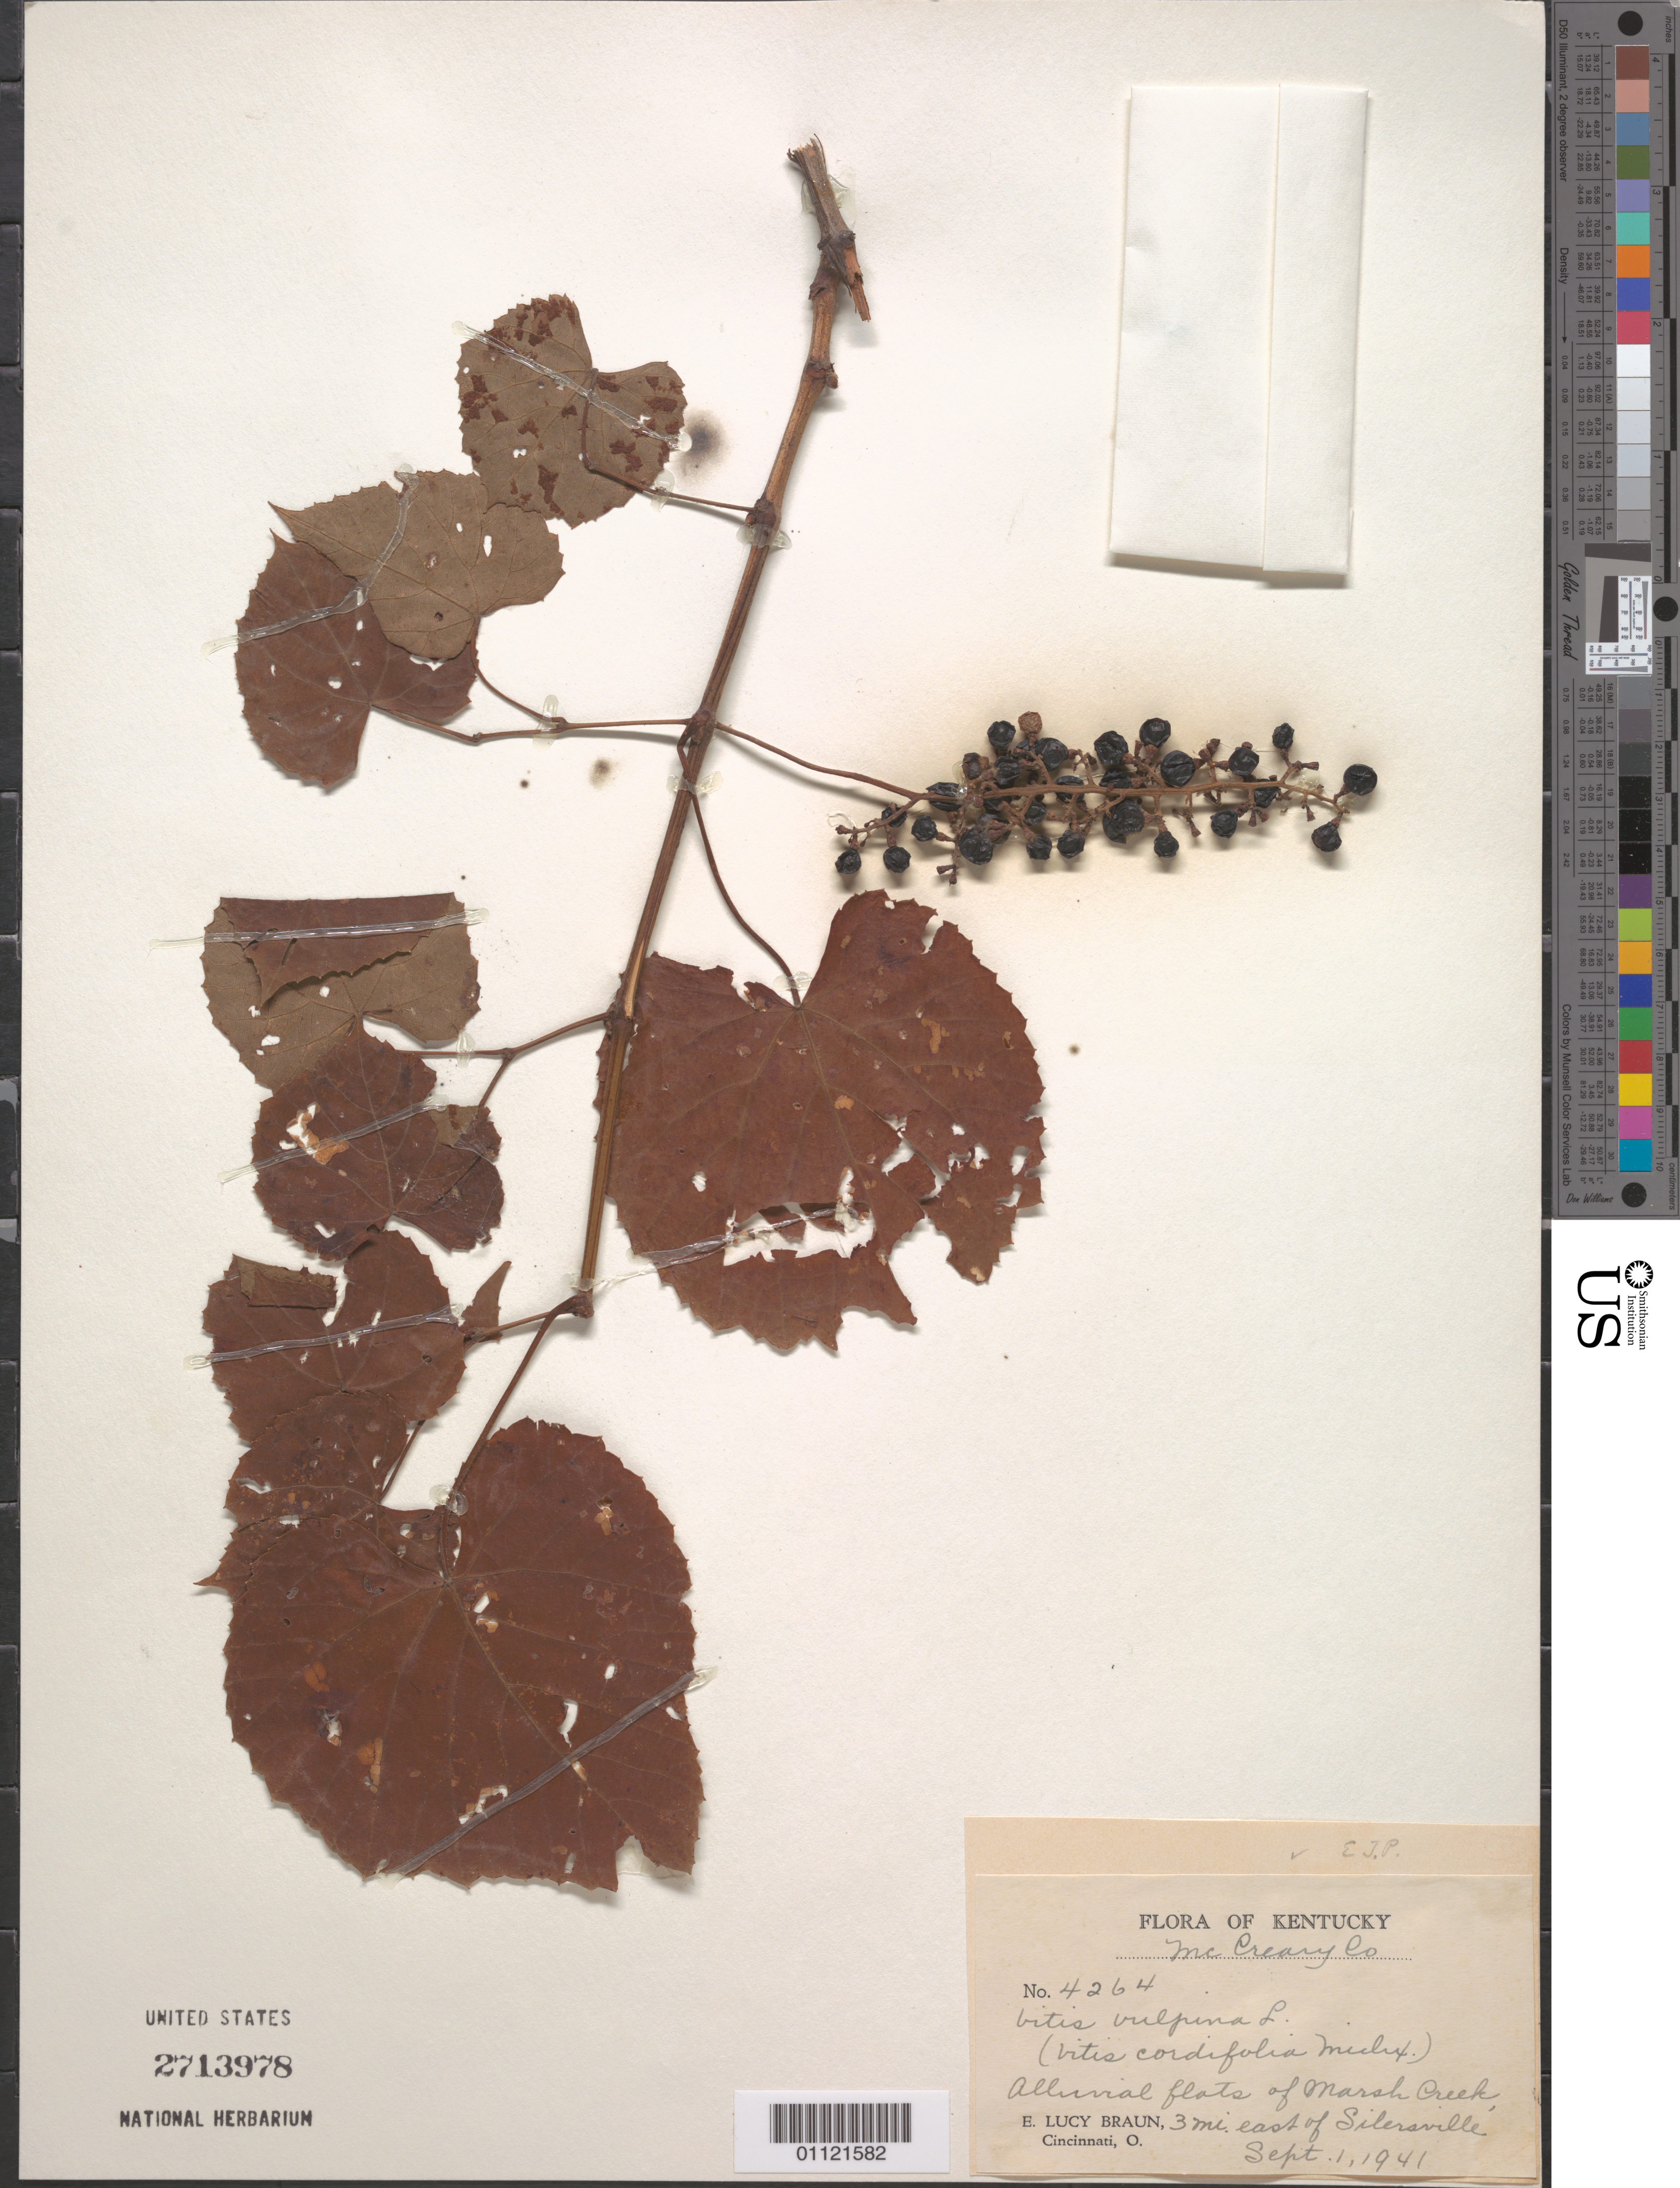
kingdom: Plantae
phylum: Tracheophyta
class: Magnoliopsida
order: Vitales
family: Vitaceae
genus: Vitis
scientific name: Vitis vulpina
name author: L.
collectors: E. L. Braun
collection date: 1941-09-01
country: United States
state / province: Kentucky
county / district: McCreary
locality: Alluvial flats of Marsh Creek, 3 mi east of Sidersville.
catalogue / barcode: US 2713978